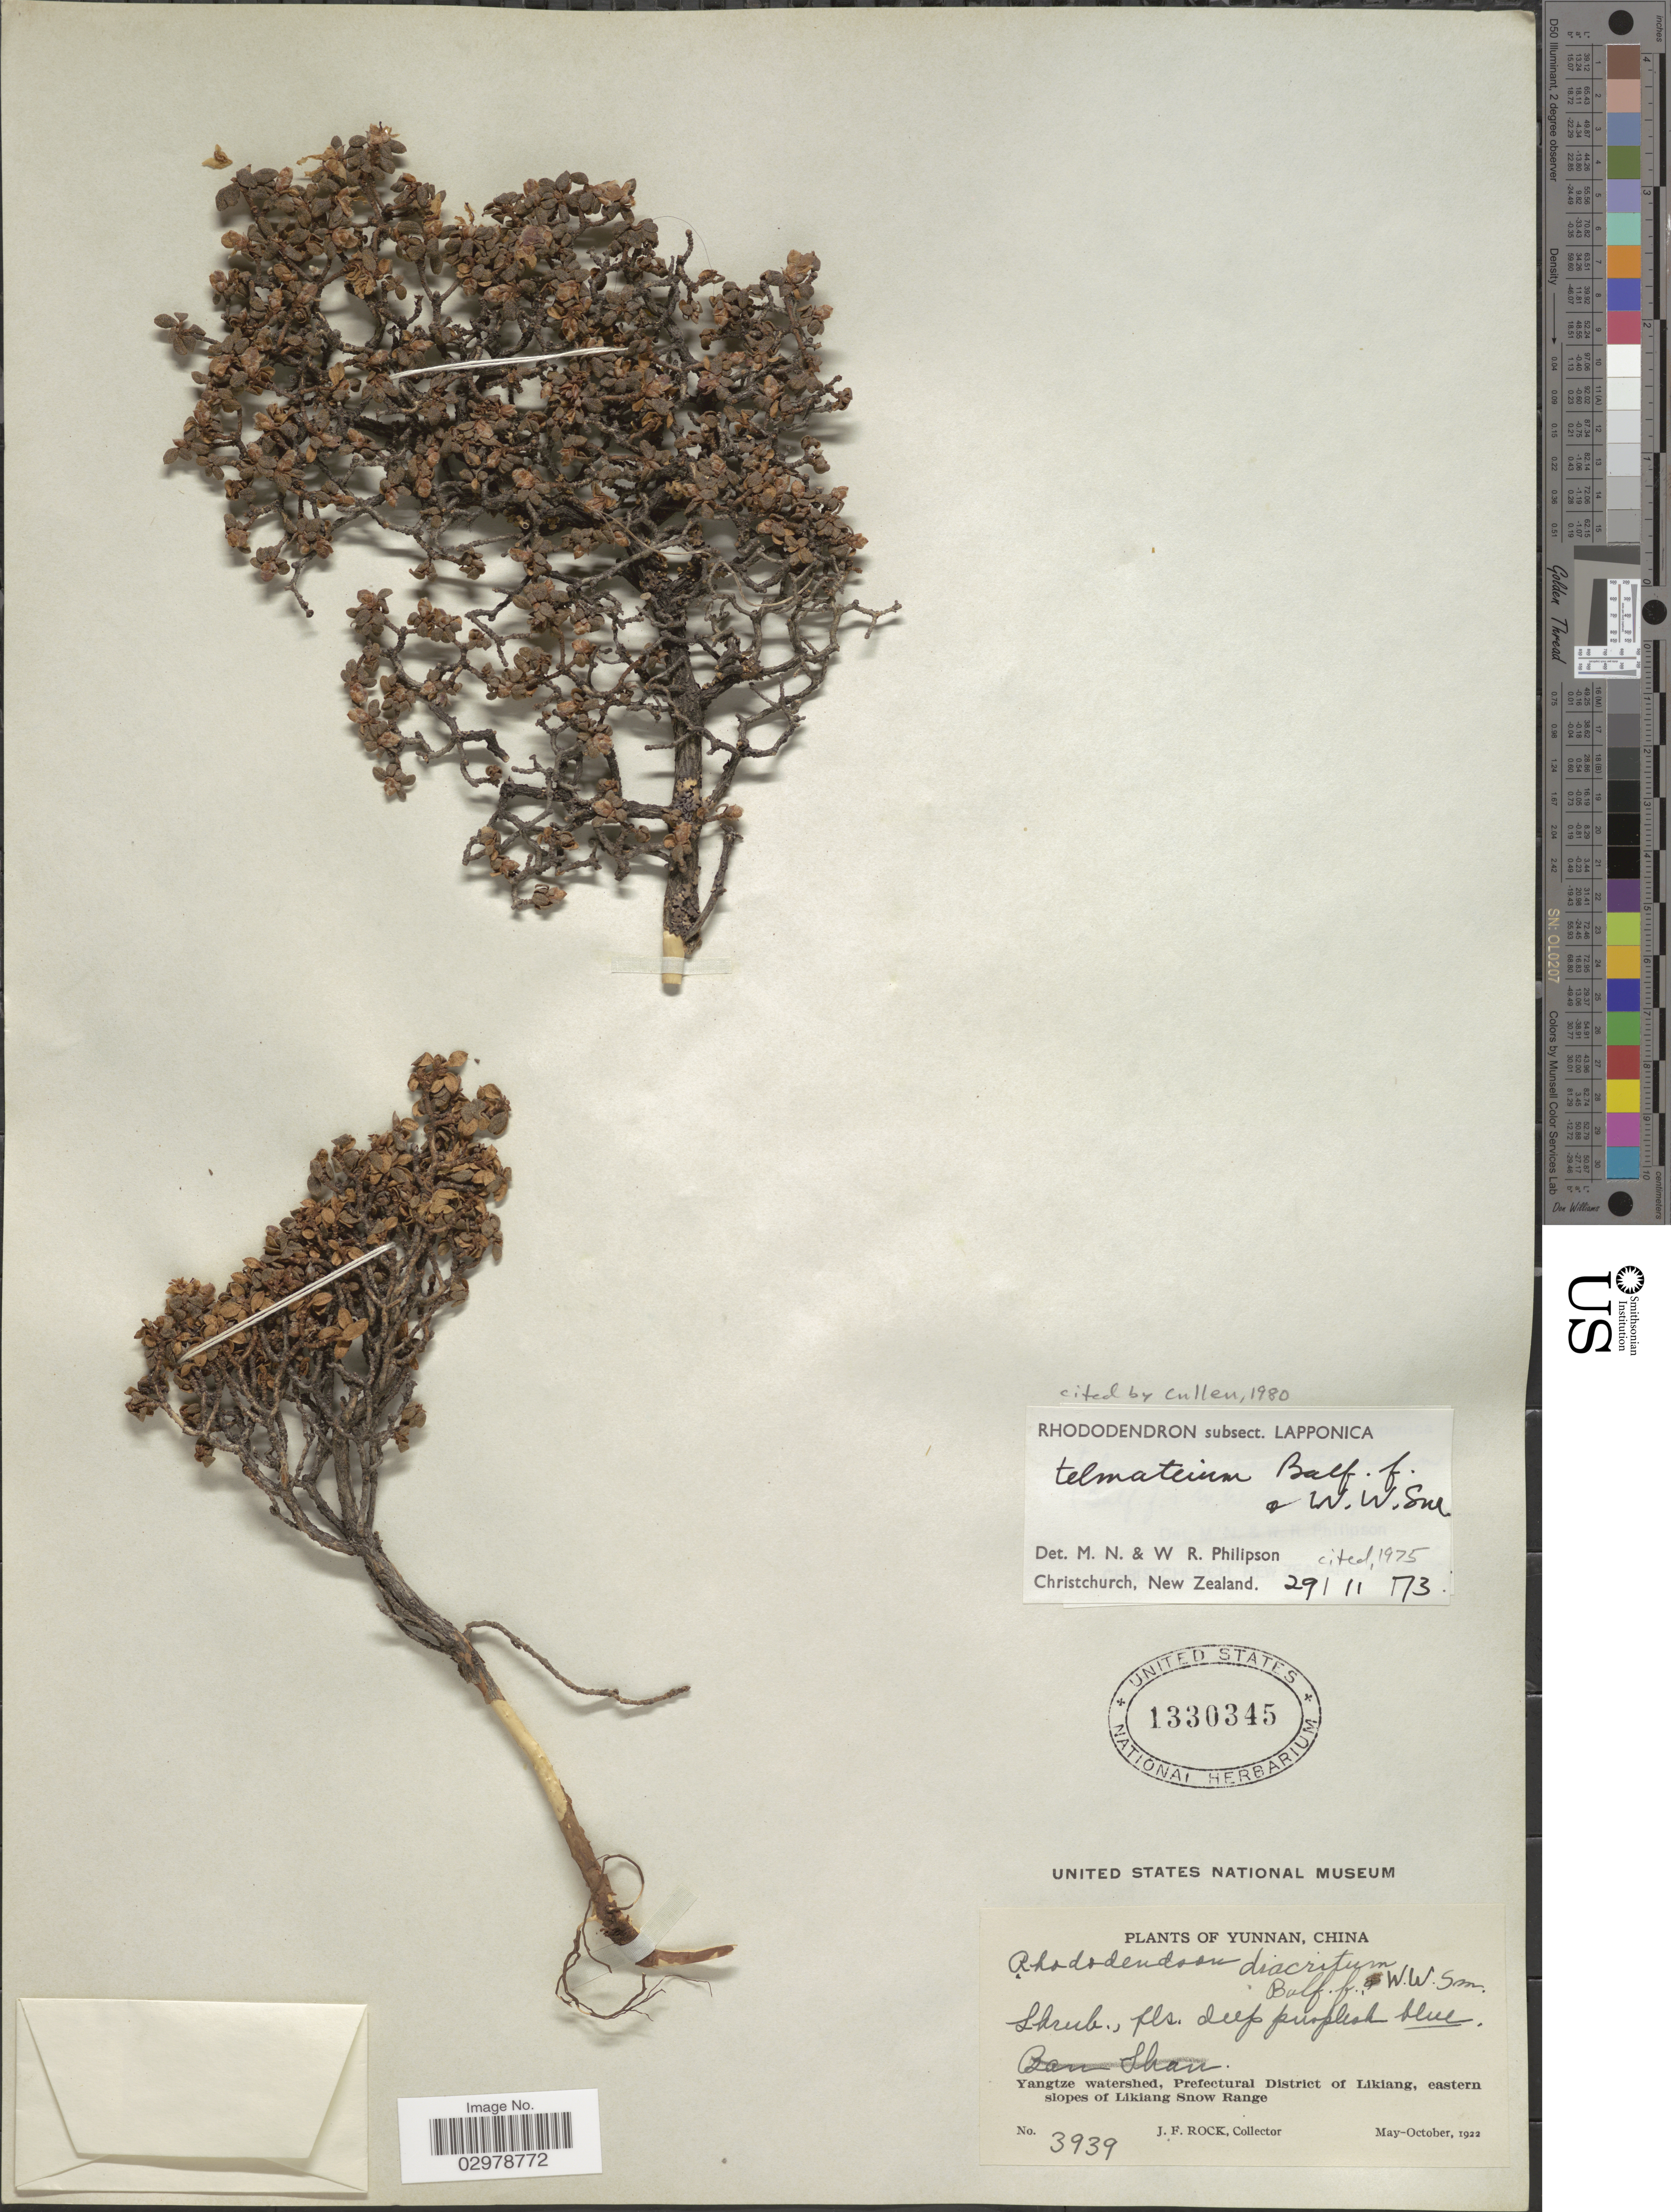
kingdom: Plantae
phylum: Tracheophyta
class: Magnoliopsida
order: Ericales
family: Ericaceae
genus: Rhododendron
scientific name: Rhododendron telmateium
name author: Balf. f. & W.W. Sm.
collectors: J. Rock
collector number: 3939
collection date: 1922-05/1922-10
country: China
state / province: Yunnan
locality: Yangtze watershed, Prefectural District of Likiang, eastern slopes of Likiang Snow Range.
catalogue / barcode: US 1330345